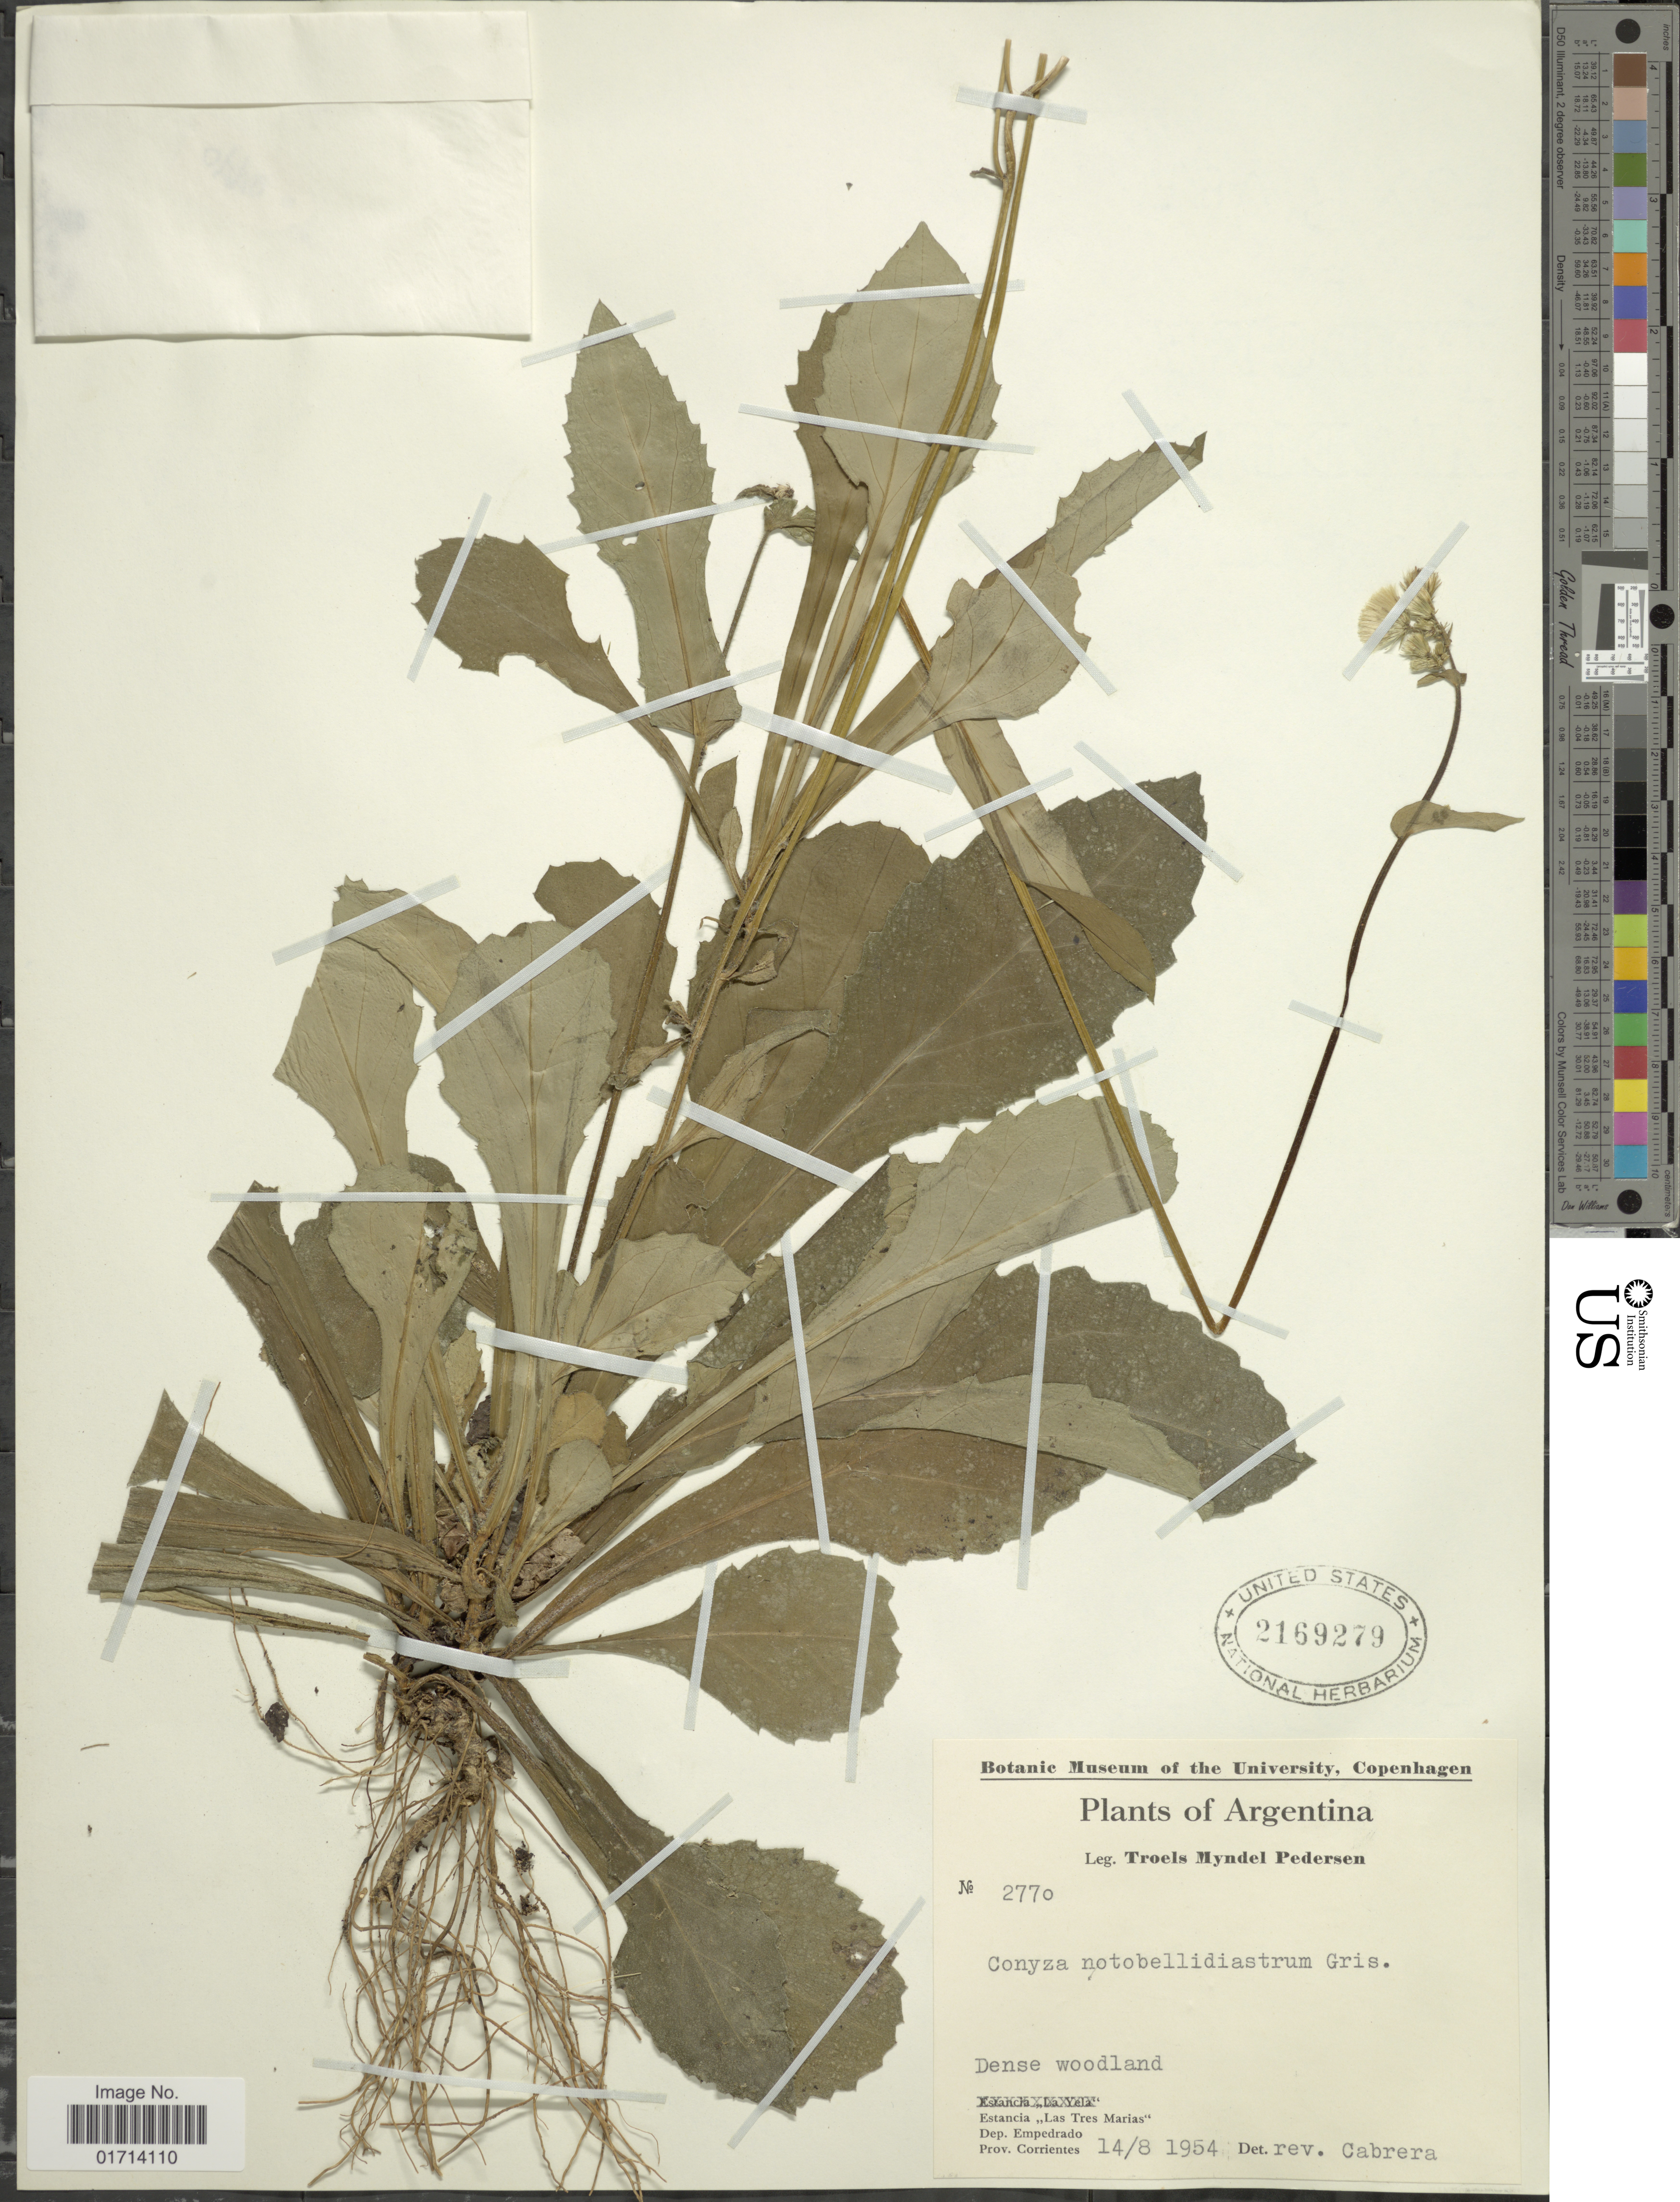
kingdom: Plantae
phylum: Tracheophyta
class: Magnoliopsida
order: Asterales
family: Asteraceae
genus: Podocoma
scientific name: Podocoma notobellidiastrum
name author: (Griseb.) G.L. Nesom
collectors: T. Pederson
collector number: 2770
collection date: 1954-08-14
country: Argentina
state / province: Corrientes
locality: Estancia Las Tres Marias, Dep. Empedrado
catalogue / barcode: US 2169279